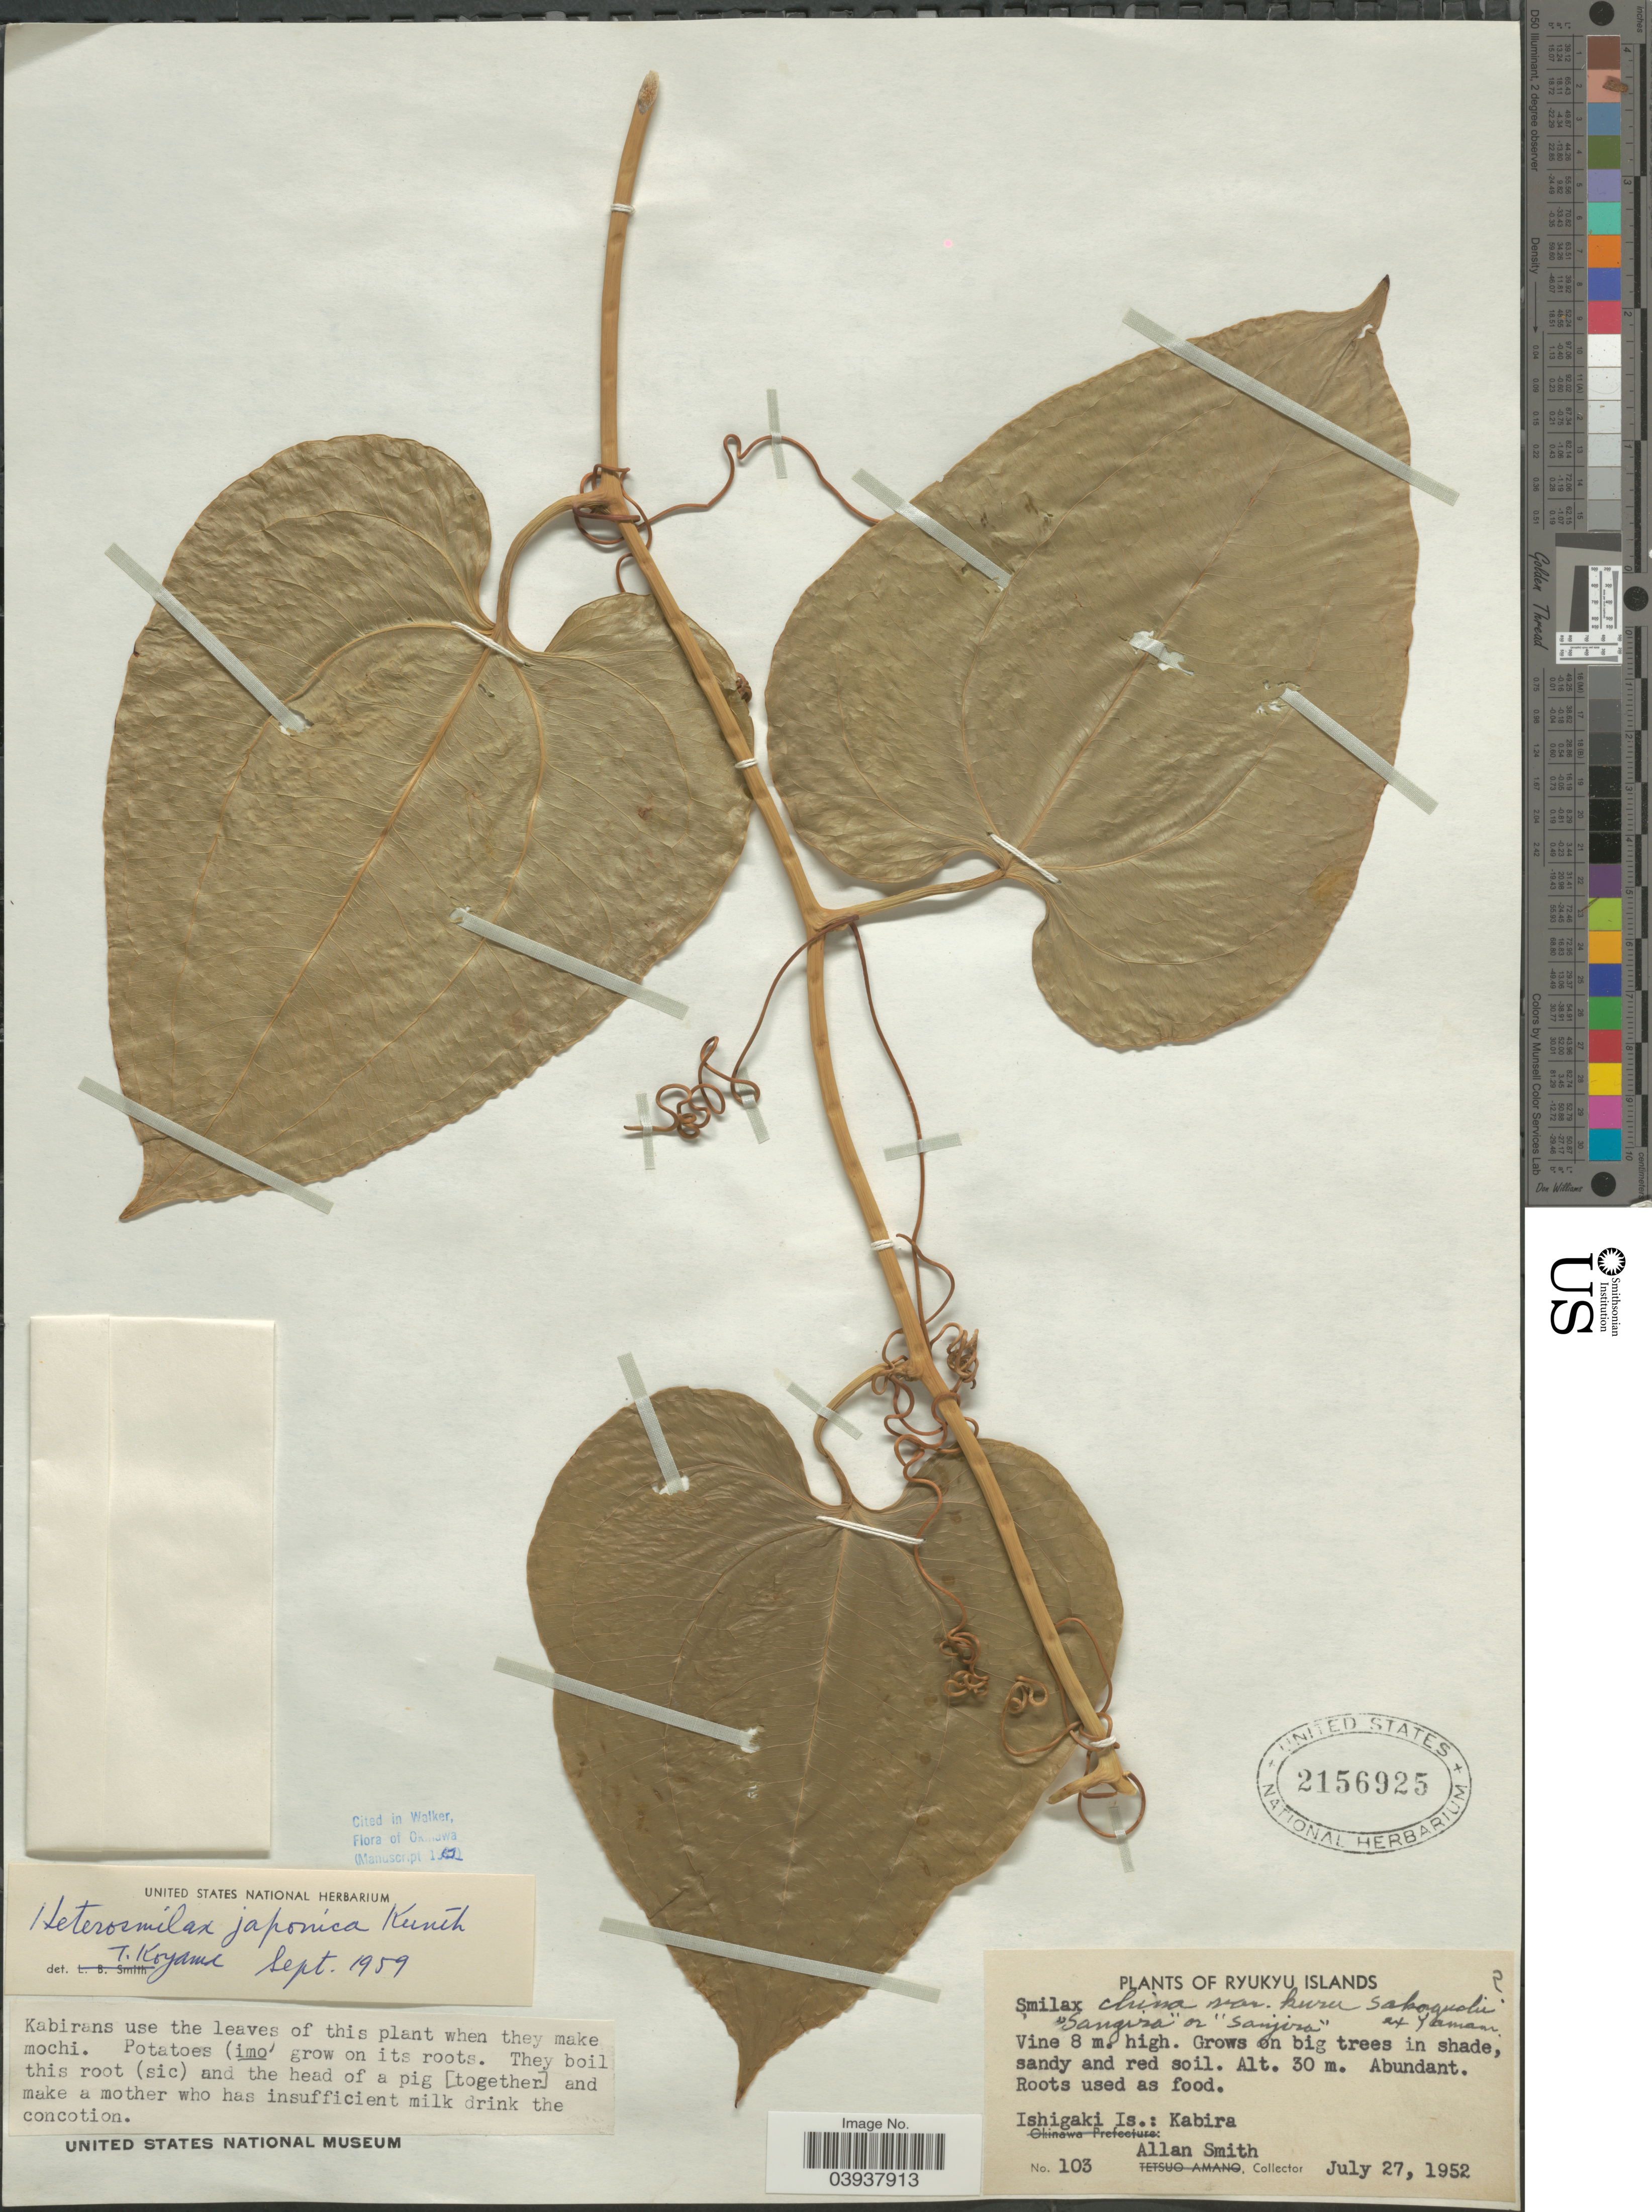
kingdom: Plantae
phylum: Tracheophyta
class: Liliopsida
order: Liliales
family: Smilacaceae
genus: Heterosmilax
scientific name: Heterosmilax japonica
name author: Kunth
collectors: A. Smith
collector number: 103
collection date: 1952-07-27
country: Japan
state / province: Okinawa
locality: Ryukyu Islands. Ishigaki Is.: Kabira.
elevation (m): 30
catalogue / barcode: US 2156925